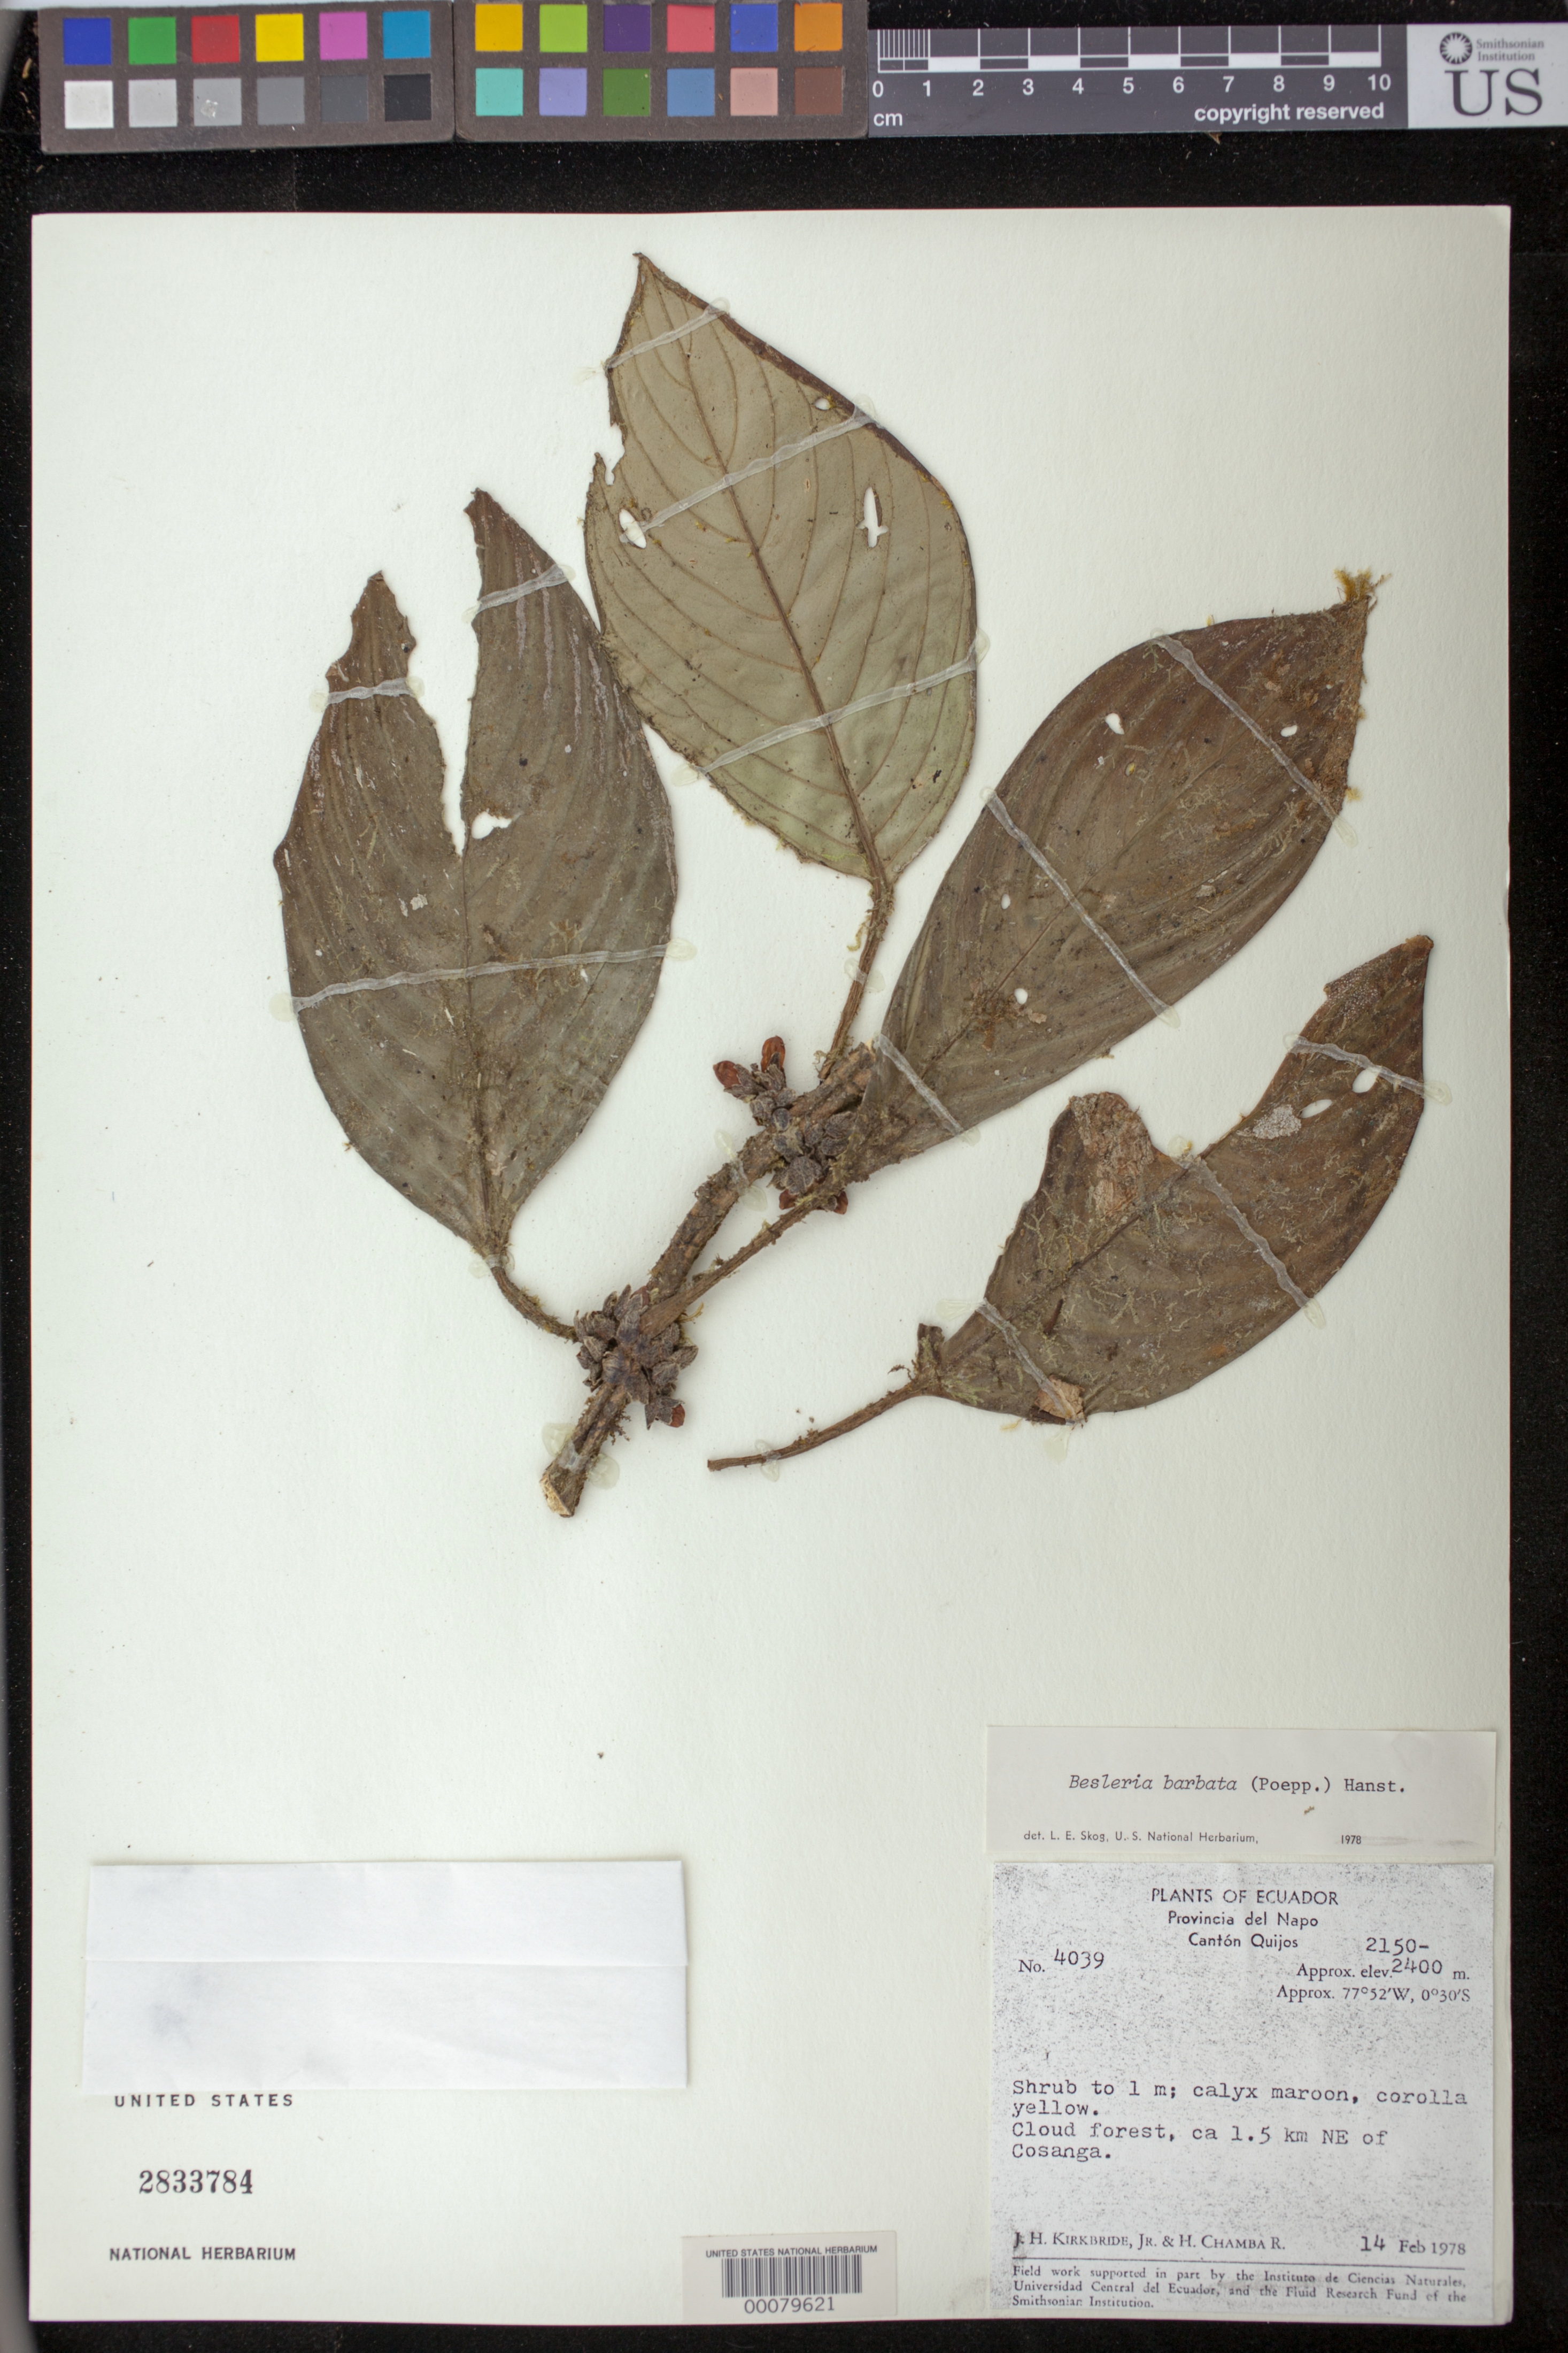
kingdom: Plantae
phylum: Tracheophyta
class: Magnoliopsida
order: Lamiales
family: Gesneriaceae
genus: Besleria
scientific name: Besleria barbata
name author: (Poepp.) Hanst.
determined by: Clark, J. L., (SEL), The Marie Selby Botanical Garden (UNITED STATES)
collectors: J. H. Kirkbride & H. Chambra-R.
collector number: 4039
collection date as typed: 14 Feb 1978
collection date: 1978-02-14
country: Ecuador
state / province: Napo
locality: Canton Quijos, about 1.5 km NE of Cosanga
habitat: Cloud forest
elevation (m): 2150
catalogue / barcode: US 2833784